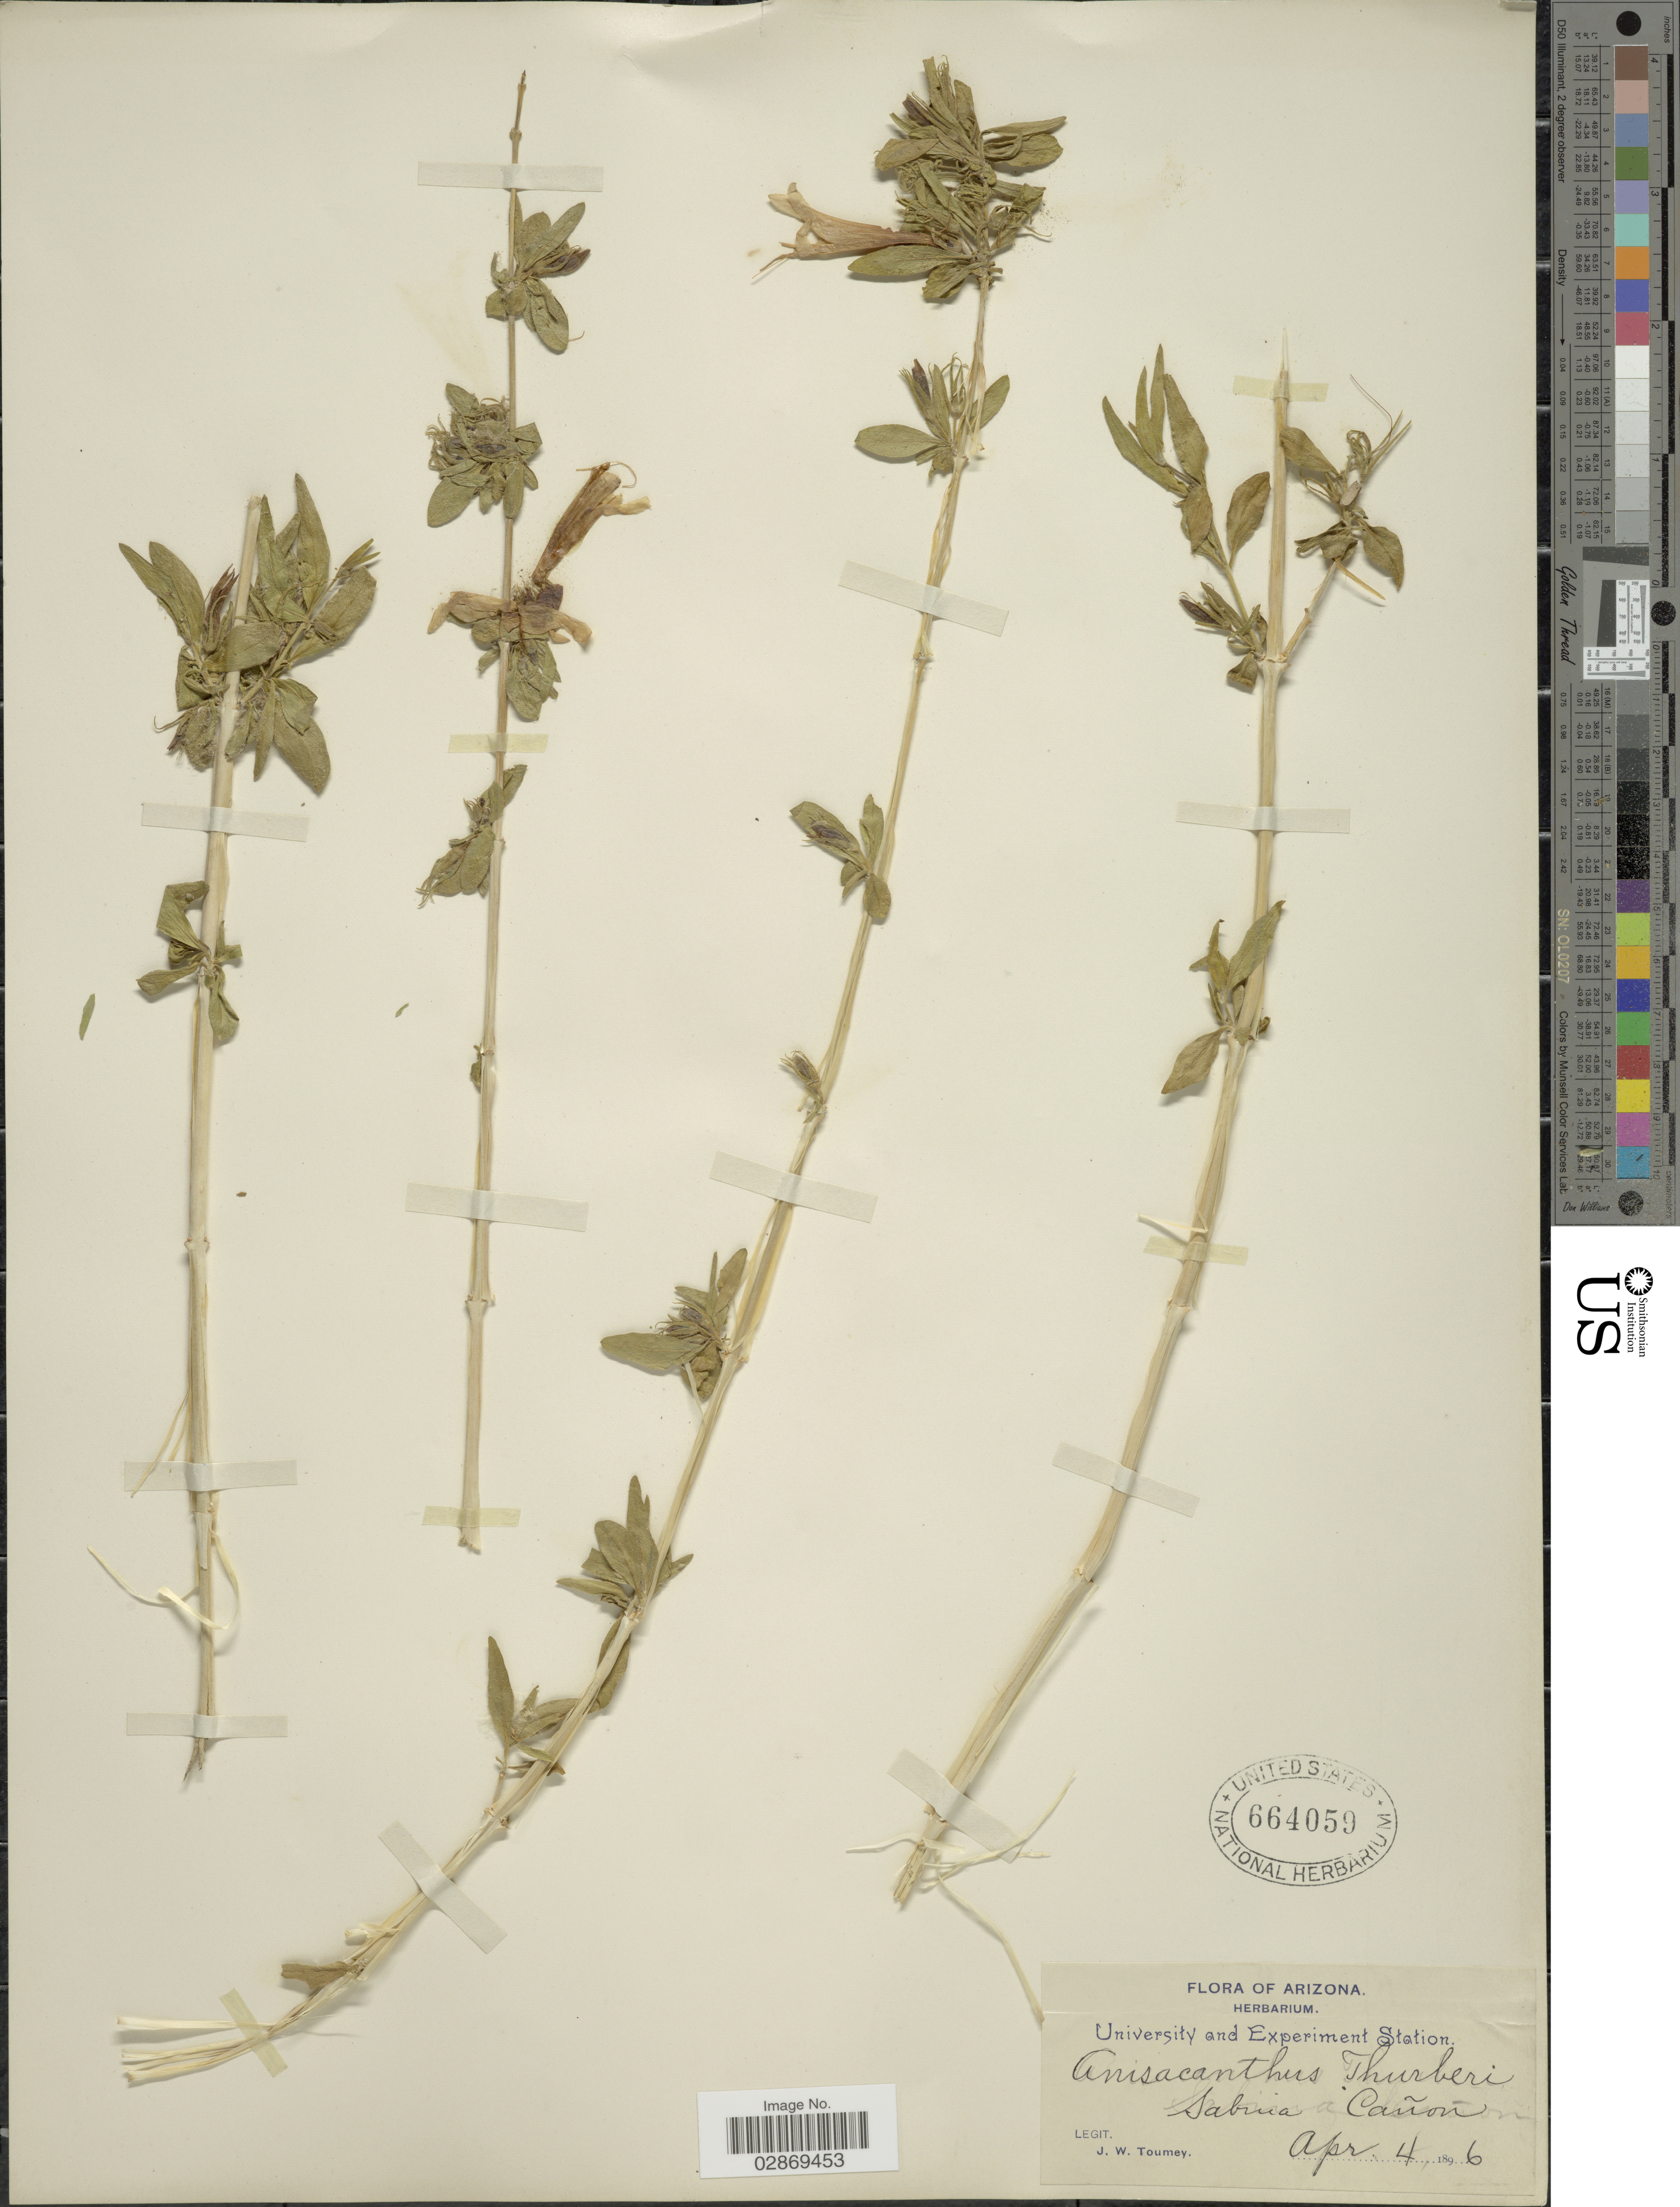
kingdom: Plantae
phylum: Tracheophyta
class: Magnoliopsida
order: Lamiales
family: Acanthaceae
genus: Anisacanthus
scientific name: Anisacanthus thurberi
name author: (Torr.) A. Gray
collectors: J. W. Toumey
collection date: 1896-04-04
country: United States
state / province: Arizona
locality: Sabina Cañon.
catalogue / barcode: US 664059